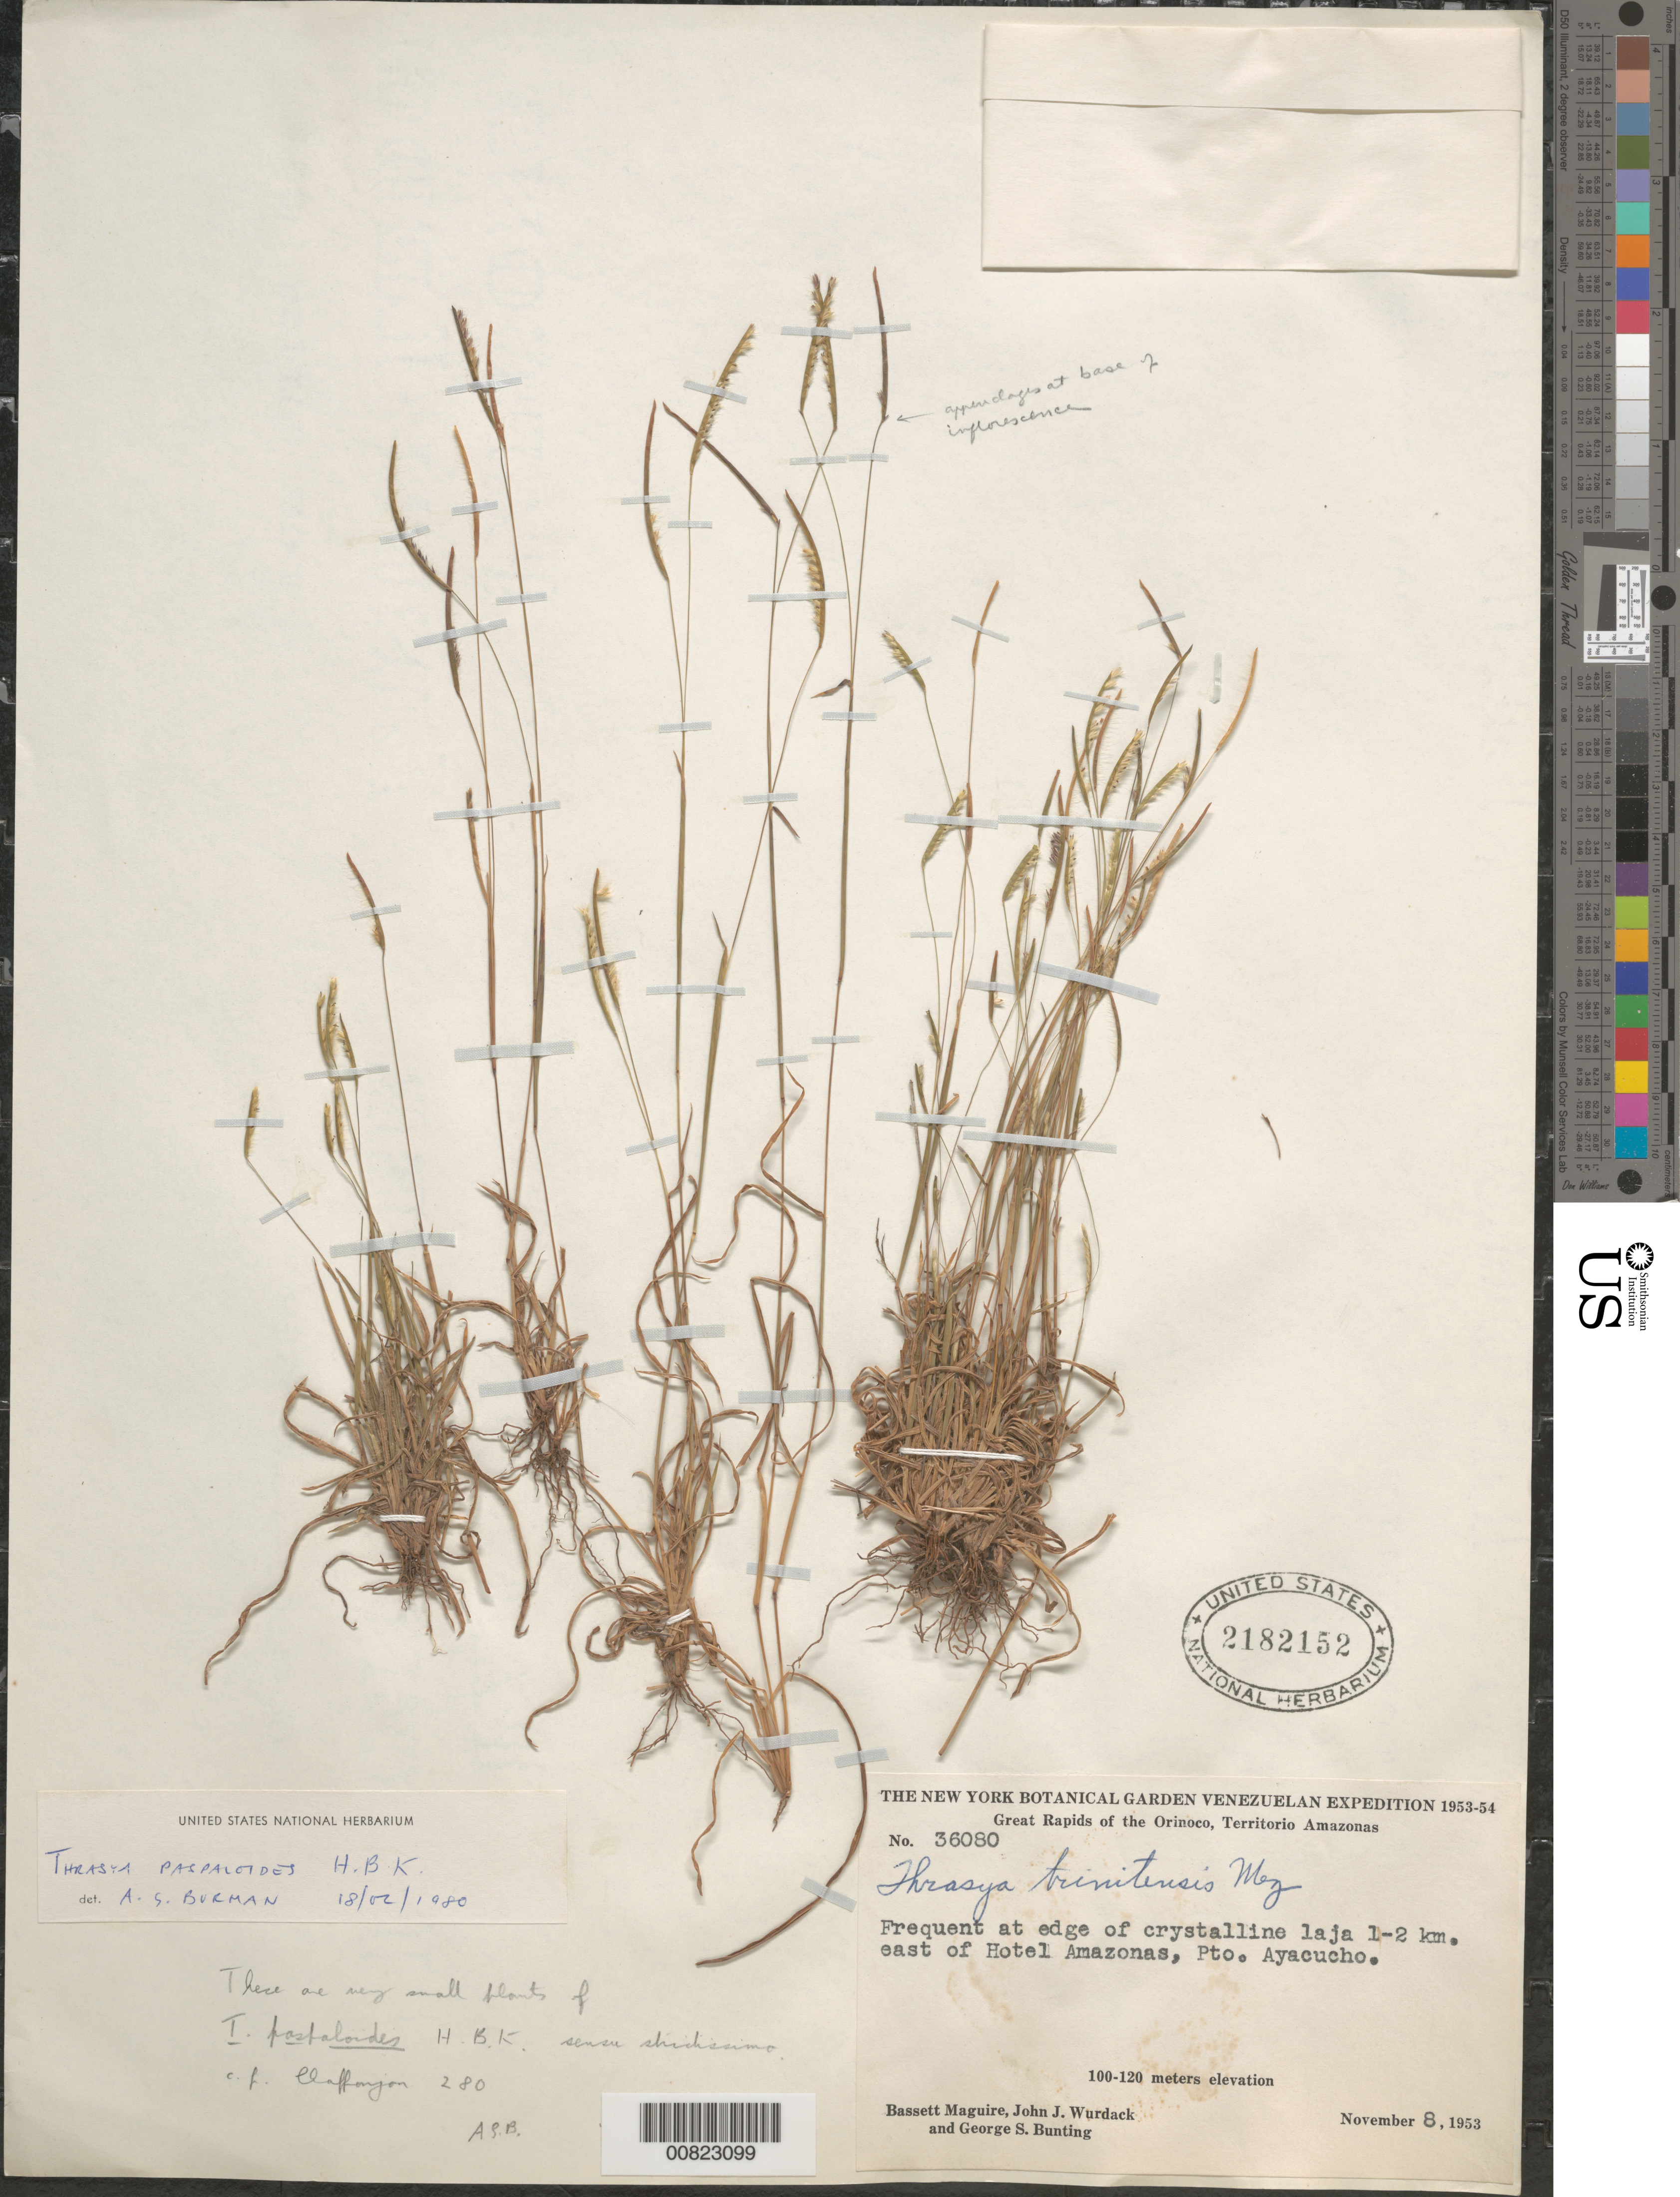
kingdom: Plantae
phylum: Tracheophyta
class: Liliopsida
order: Poales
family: Poaceae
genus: Thrasya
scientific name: Thrasya paspaloides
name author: Kunth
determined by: Burman, A. G.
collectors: B. Maguire, J. J. Wurdack & G. S. Bunting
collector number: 36080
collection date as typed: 8-Nov-53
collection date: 1953-11-08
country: Venezuela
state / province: Amazonas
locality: Puerto Ayacucho, 1-2 km E of Hotel Amazonas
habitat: Edge of crystalline laja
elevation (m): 100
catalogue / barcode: US 2182152